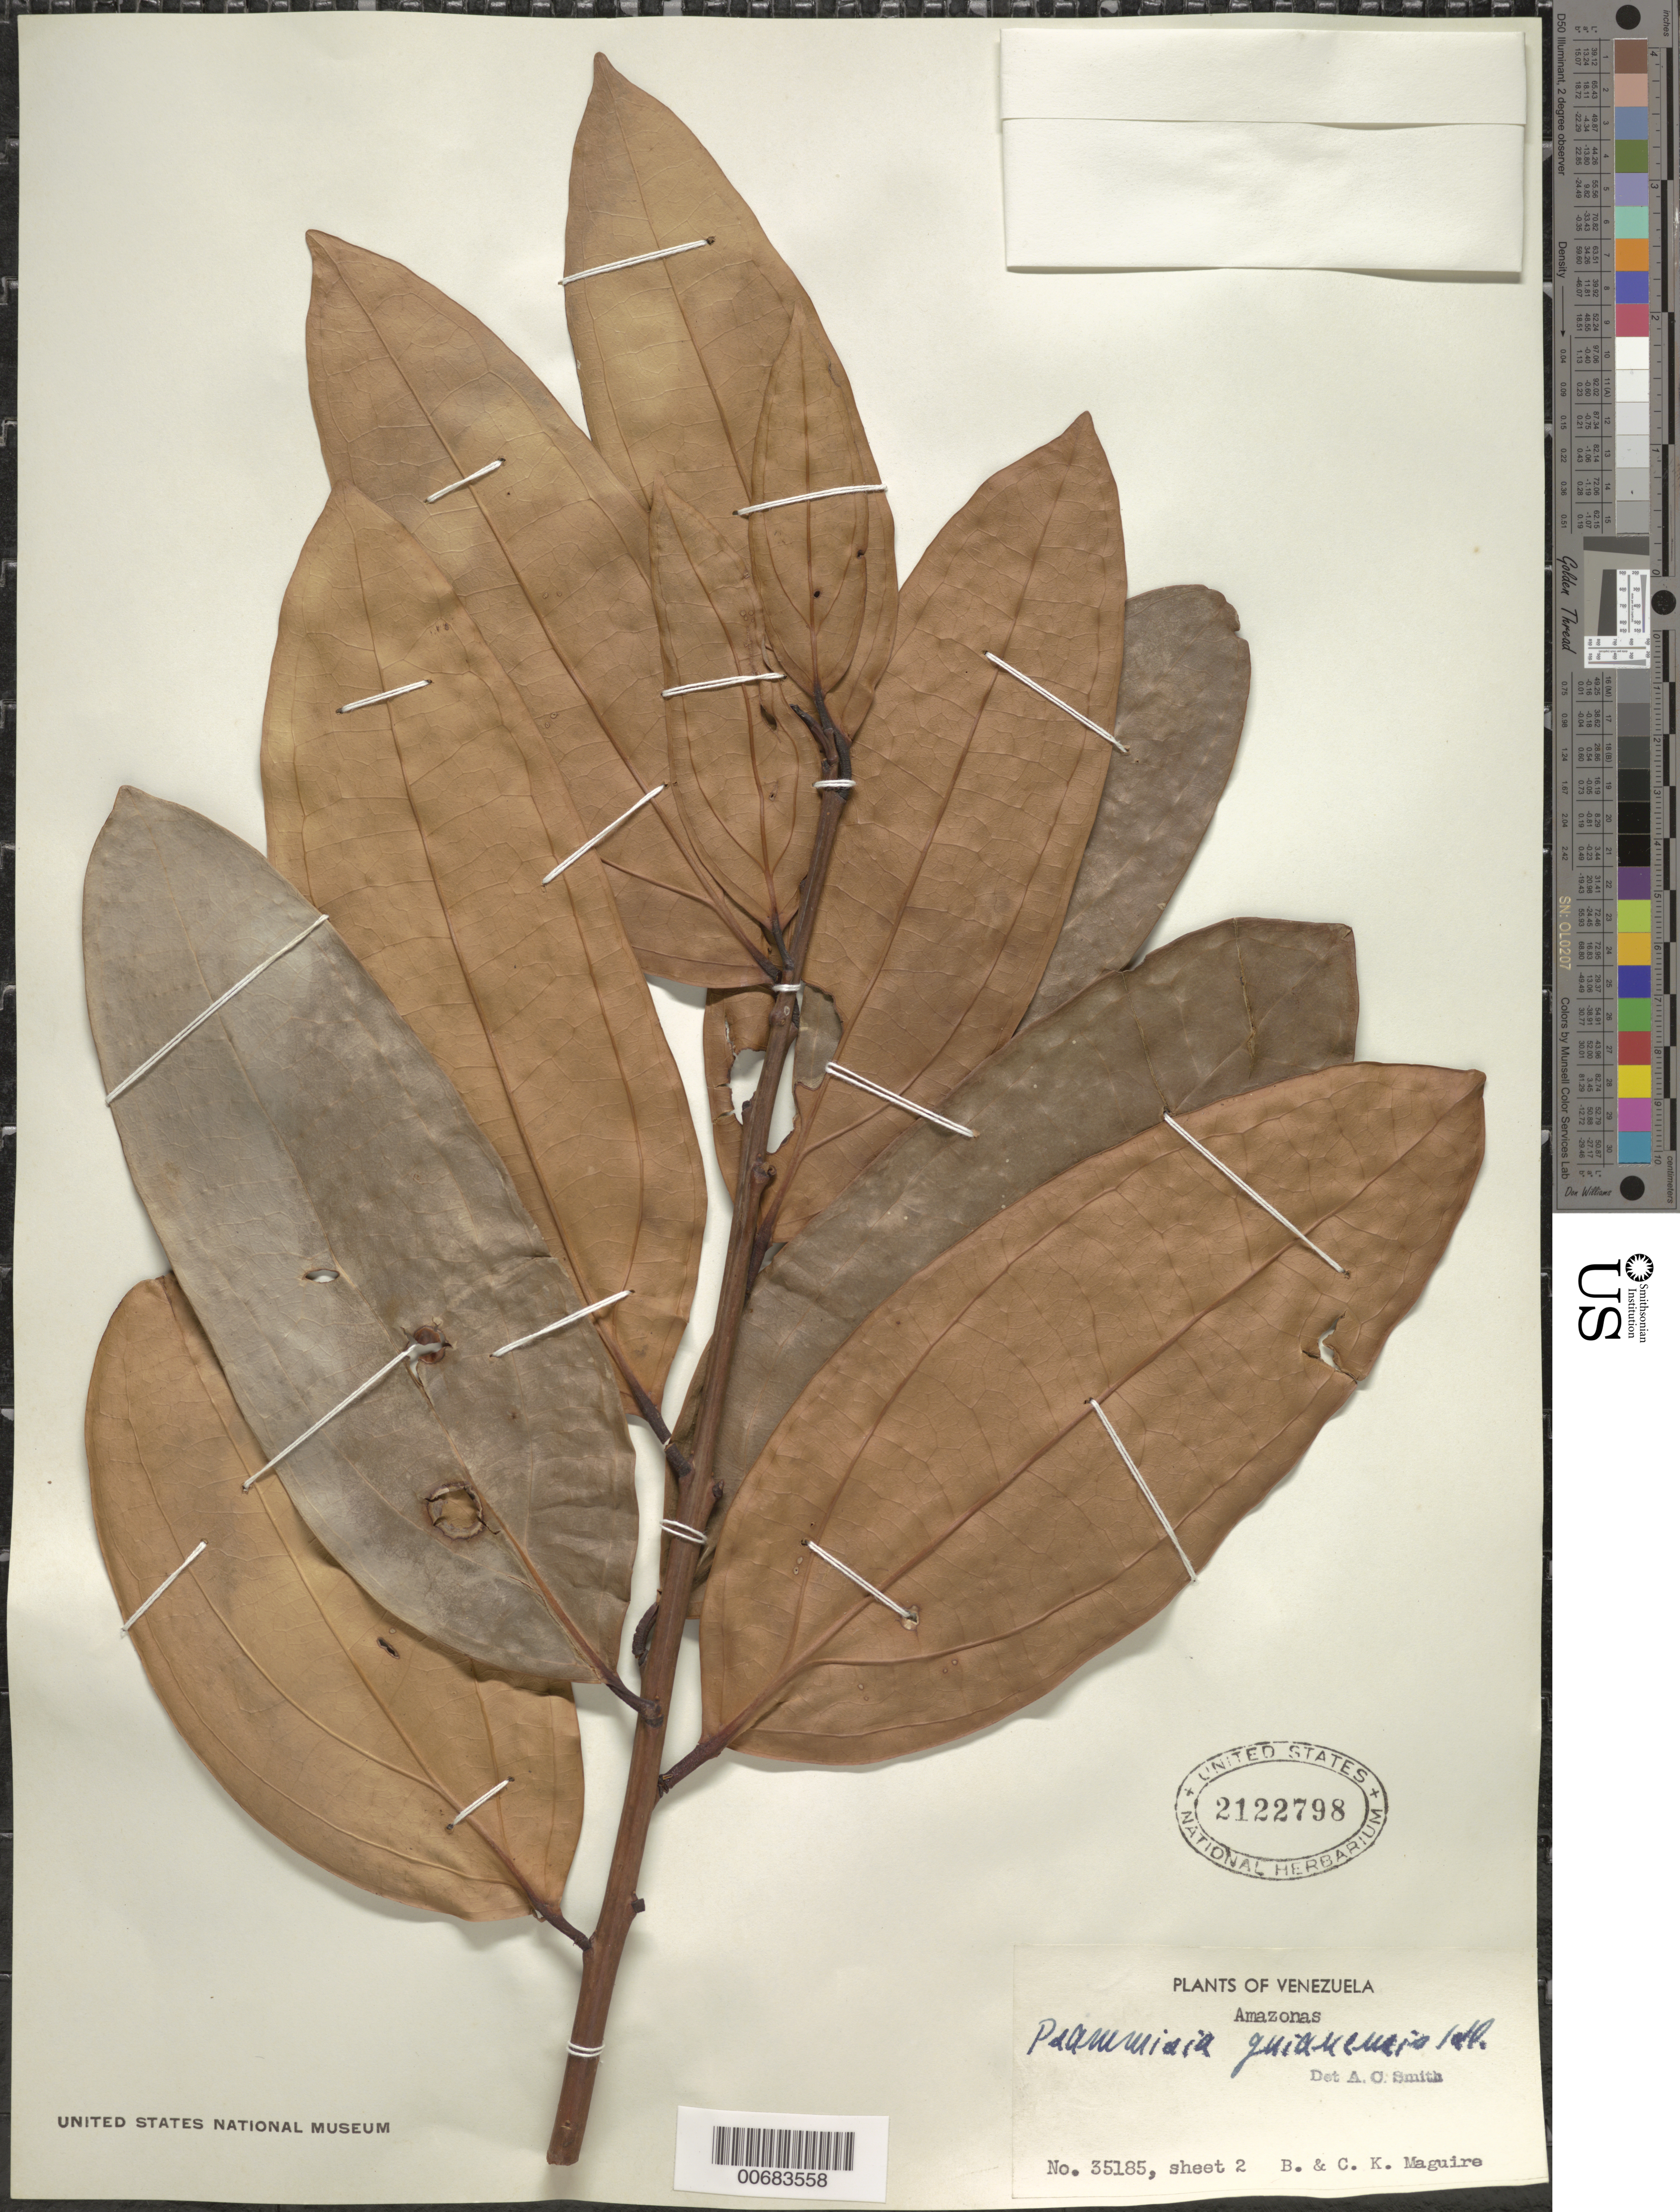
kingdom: Plantae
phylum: Tracheophyta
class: Magnoliopsida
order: Ericales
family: Ericaceae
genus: Psammisia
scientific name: Psammisia guianensis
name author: Klotzsch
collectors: B. Maguire & C. K. Maguire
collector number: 35185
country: Venezuela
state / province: Amazonas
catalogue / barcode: US 2122789